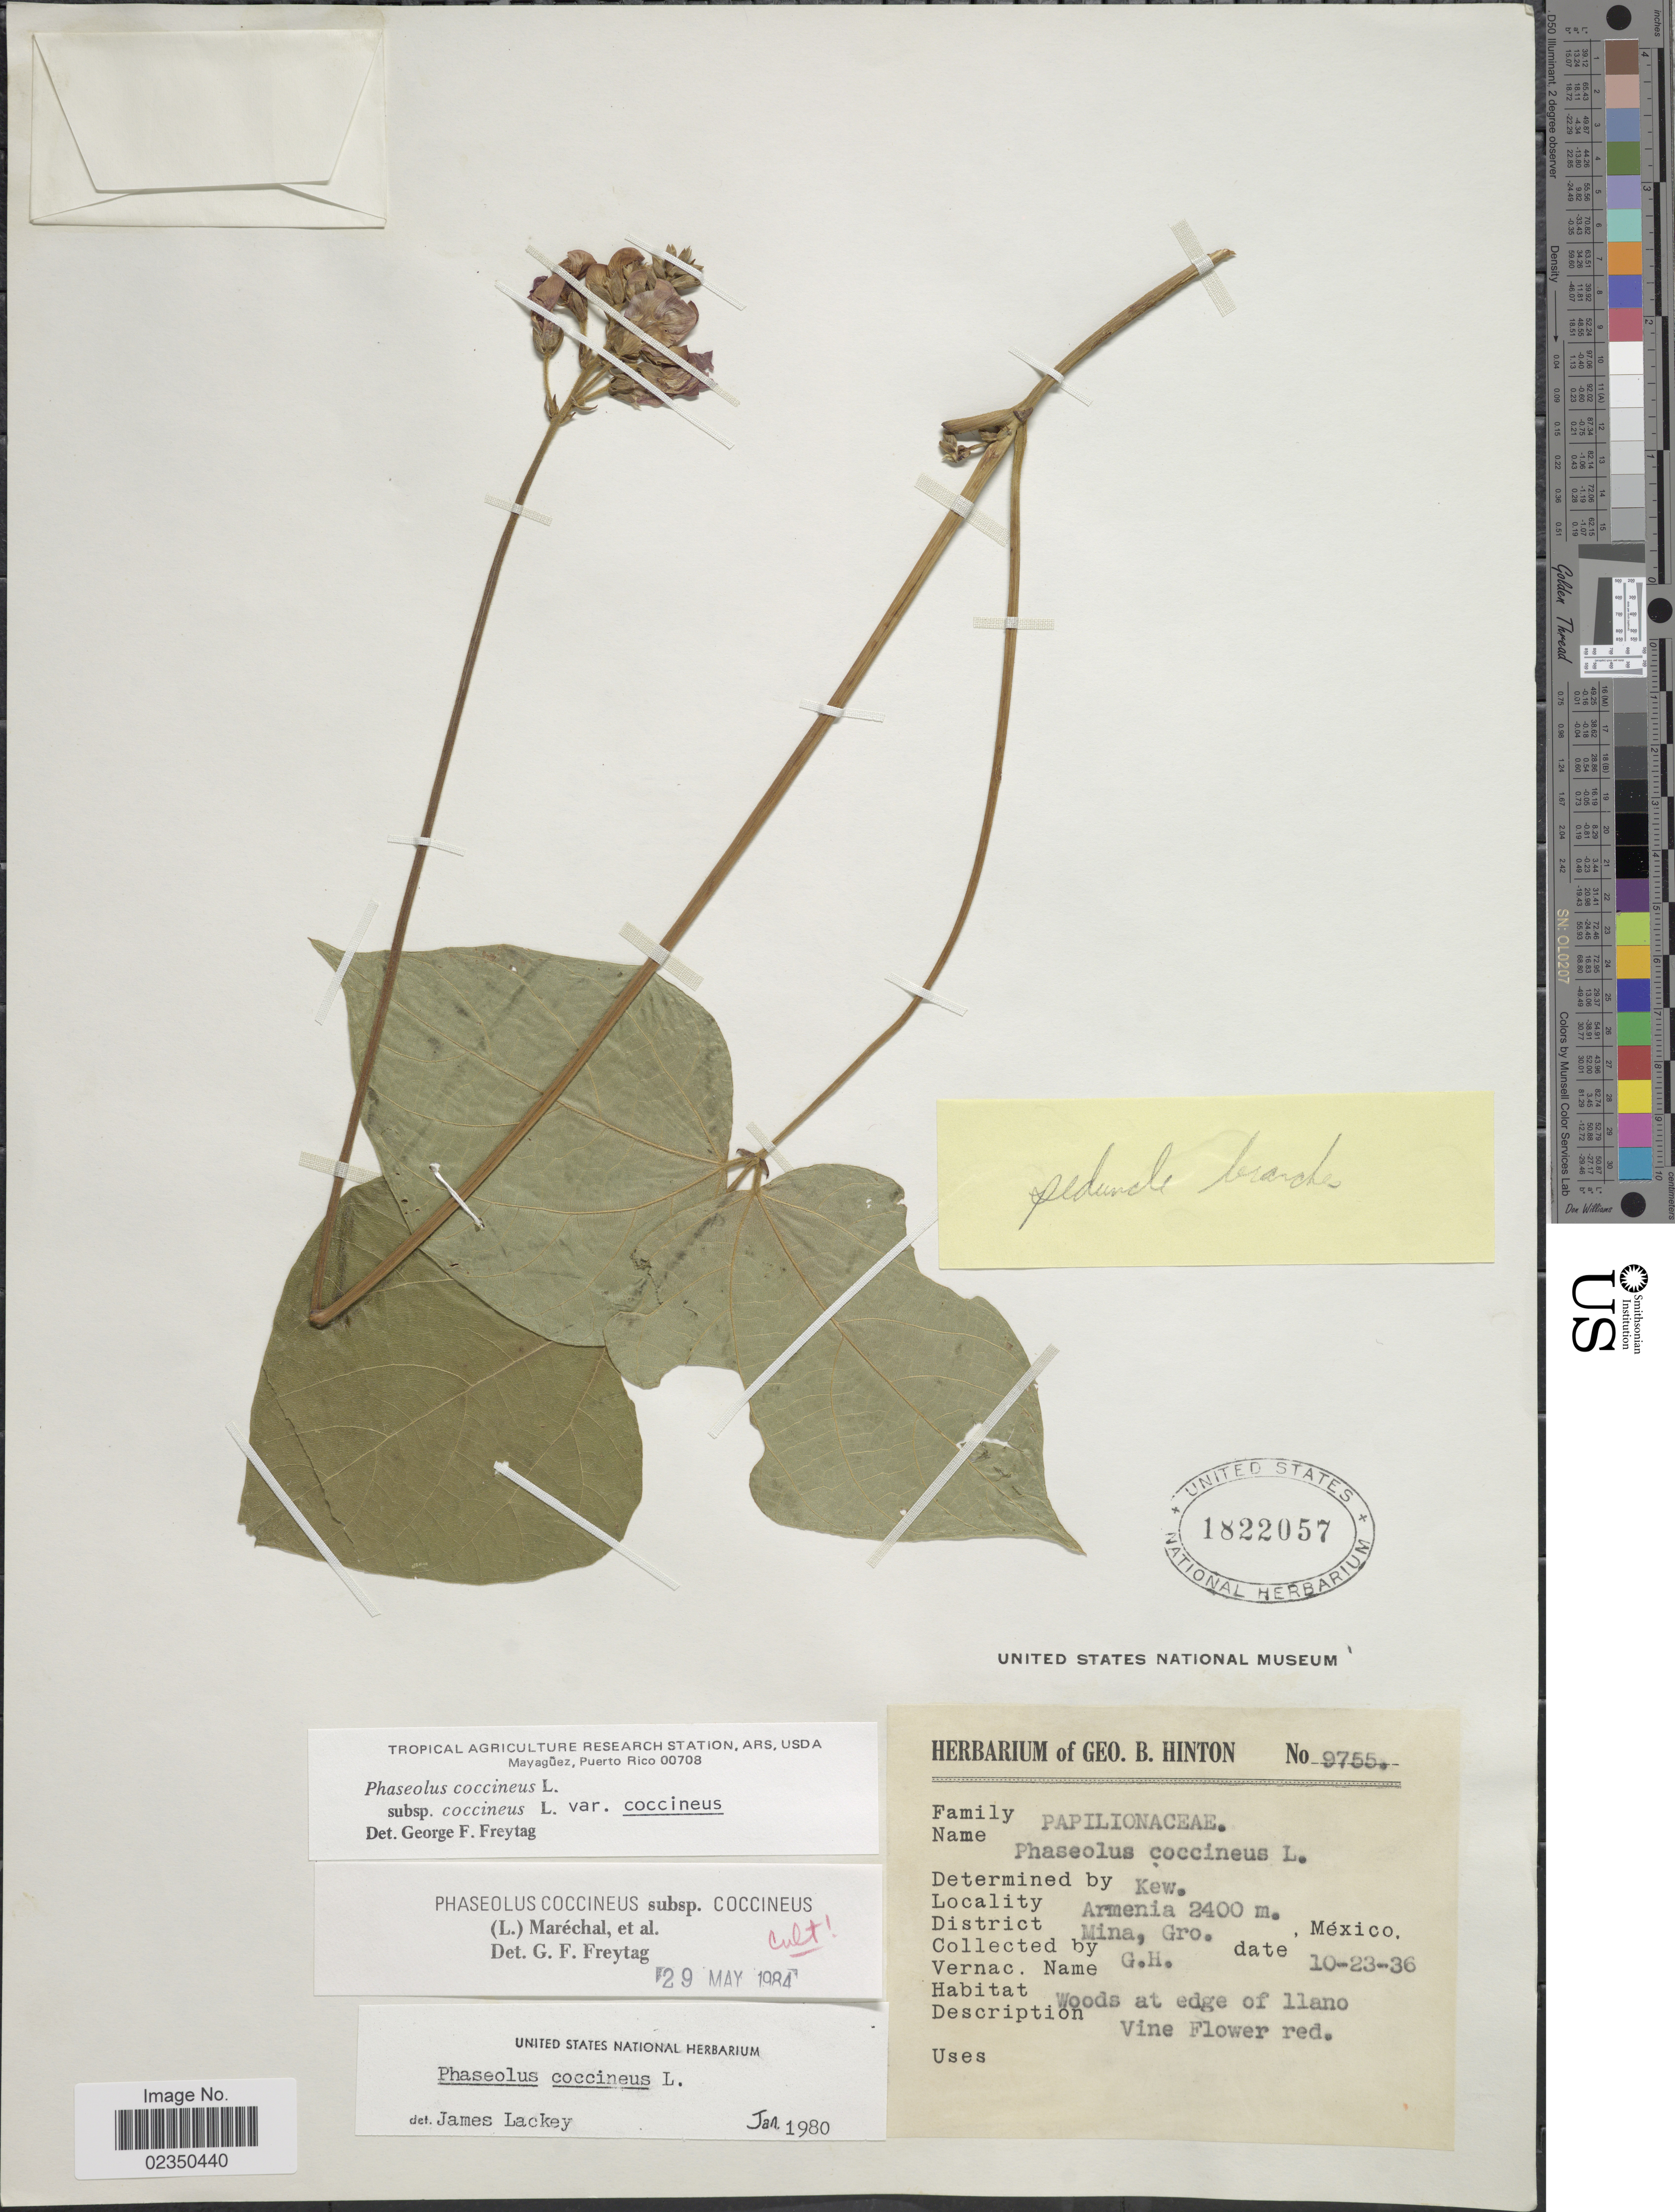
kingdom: Plantae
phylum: Tracheophyta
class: Magnoliopsida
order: Fabales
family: Fabaceae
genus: Phaseolus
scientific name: Phaseolus coccineus var. coccineus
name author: L.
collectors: G. B. Hinton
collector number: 9755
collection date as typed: Transcribed d/m/y: 23/10/36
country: Mexico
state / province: Guerrero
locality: Armenia, District Mina, woods at edge of llano.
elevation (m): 2400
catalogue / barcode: US 1822057